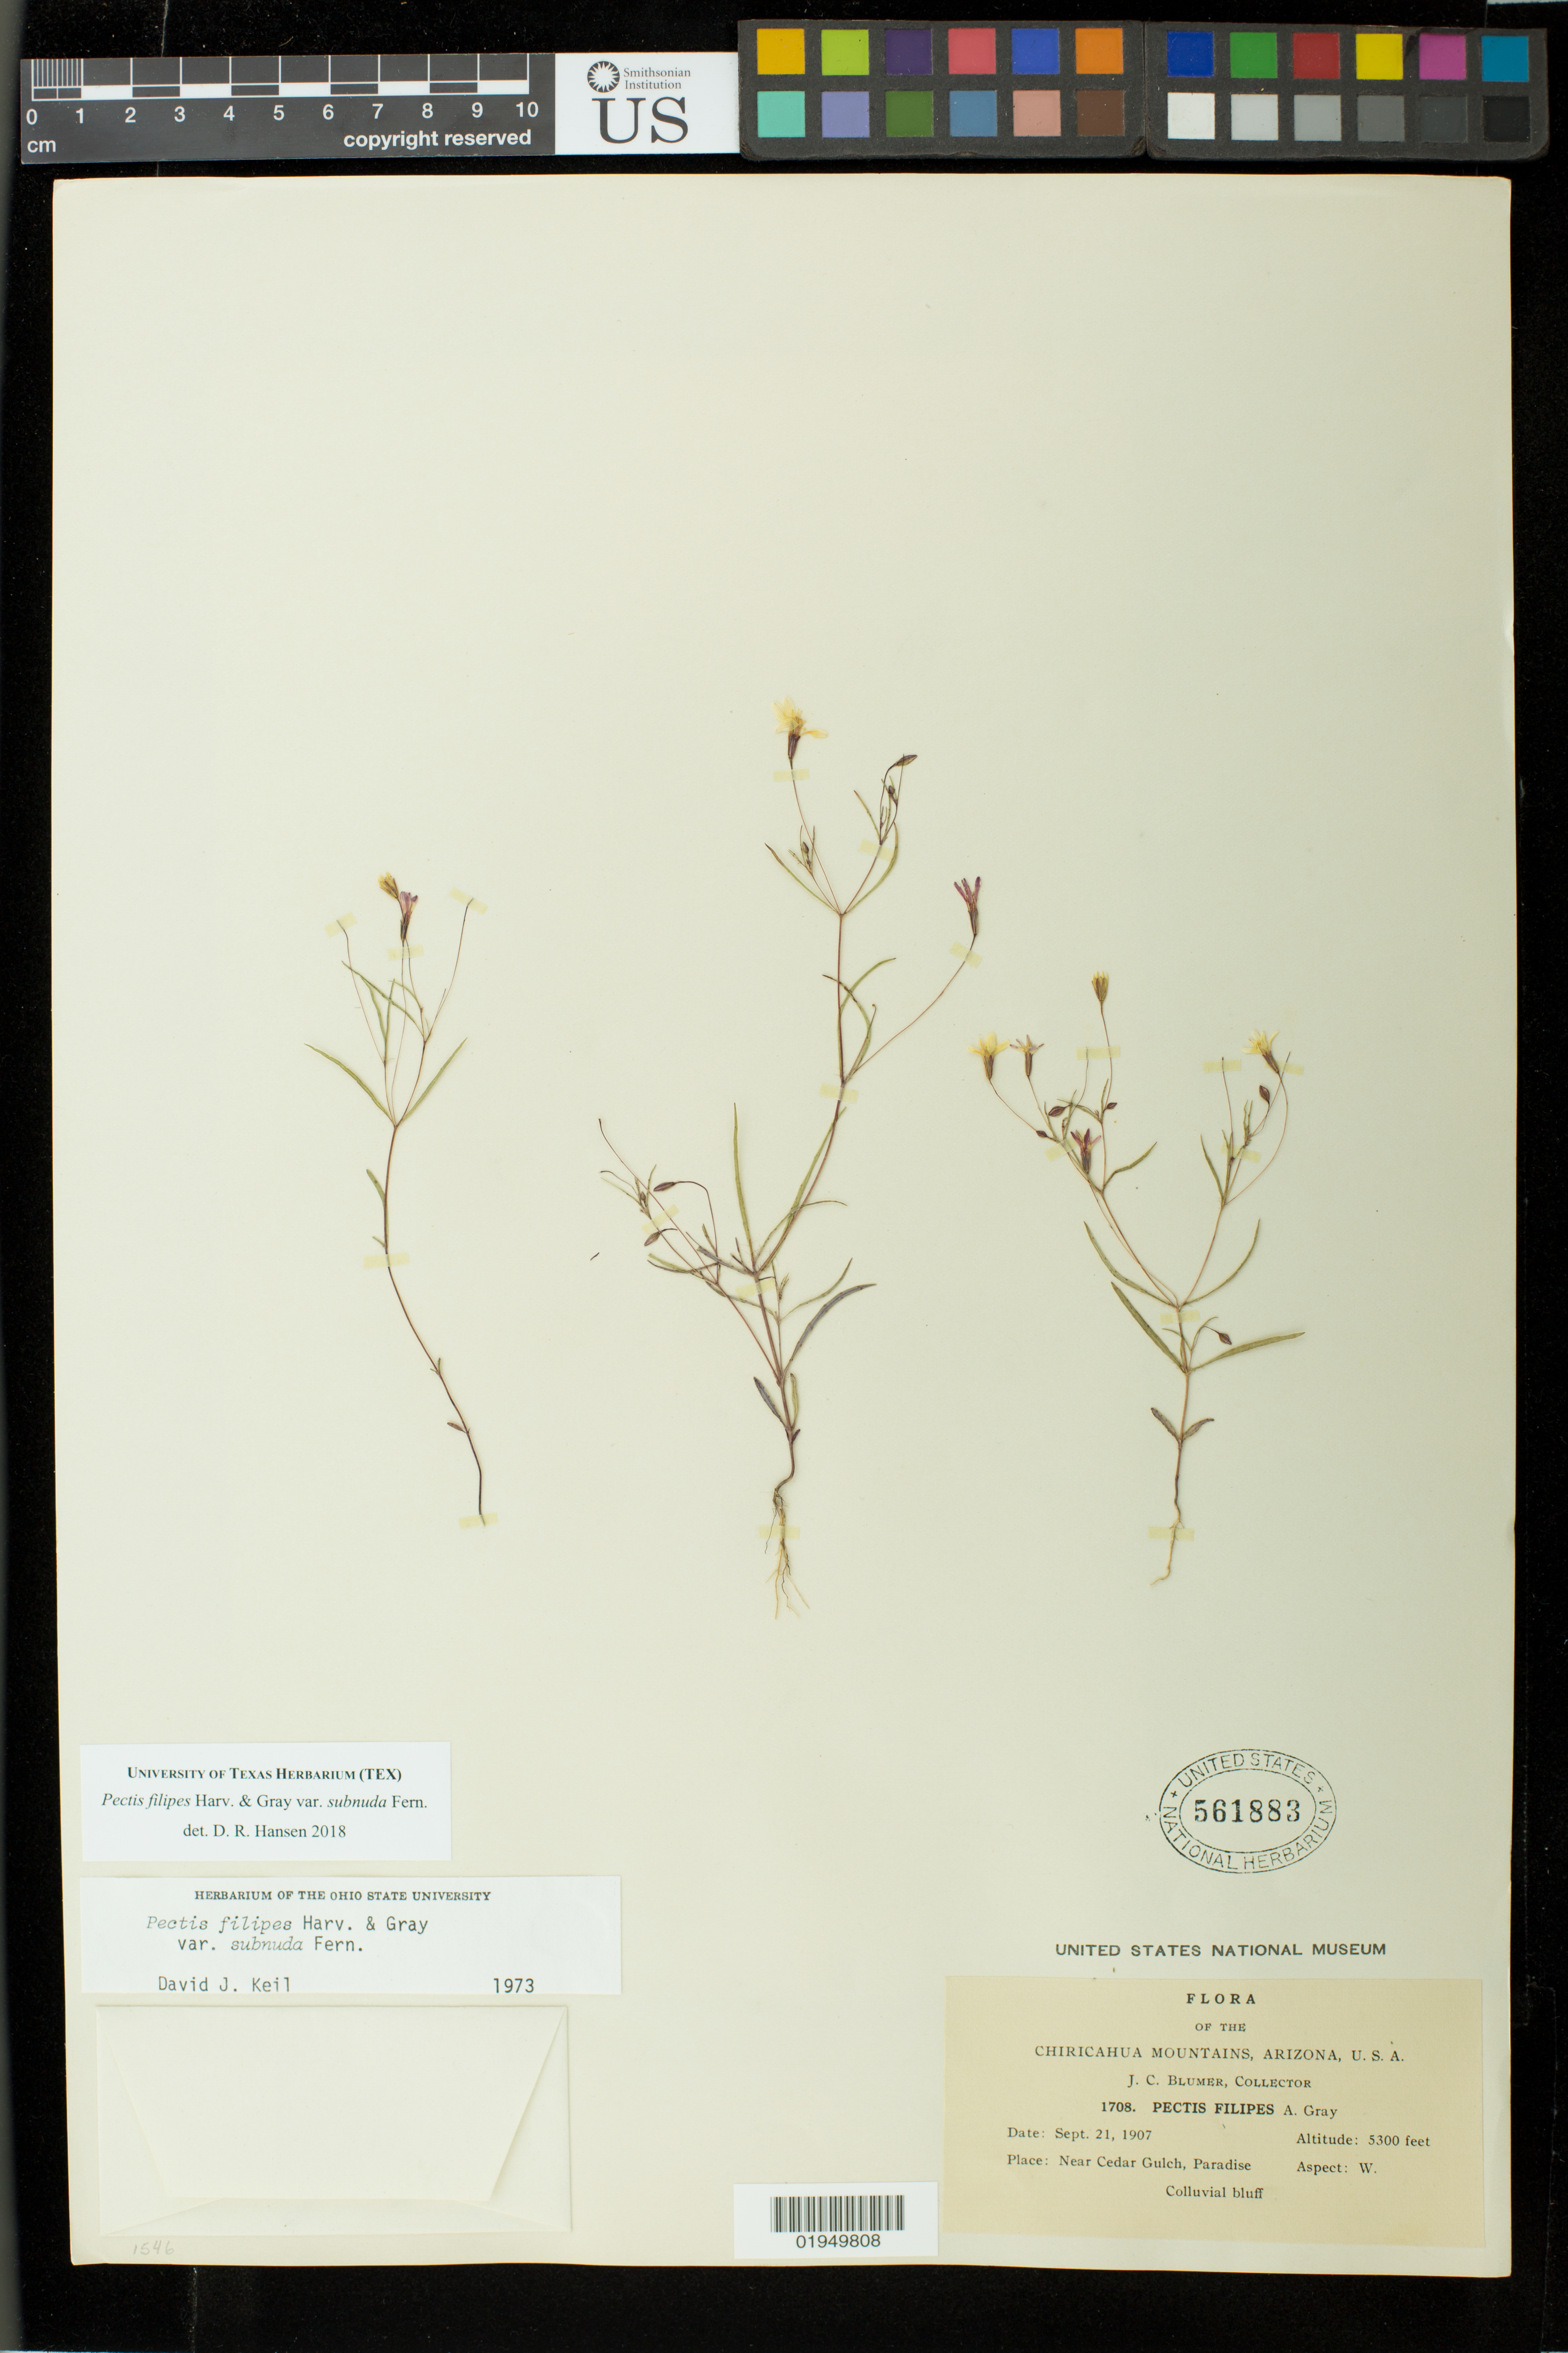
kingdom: Plantae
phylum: Tracheophyta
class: Magnoliopsida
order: Asterales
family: Asteraceae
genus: Pectis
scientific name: Pectis filipes var. subnuda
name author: Fernald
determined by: Hansen, D. R.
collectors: J. C. Blumer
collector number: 1708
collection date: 1907-09-21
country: United States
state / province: Arizona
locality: Chiricahua Mountains; Near Cedar Gulch, Paradise.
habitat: Colluvial bluff; W aspect.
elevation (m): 1615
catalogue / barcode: US 561883